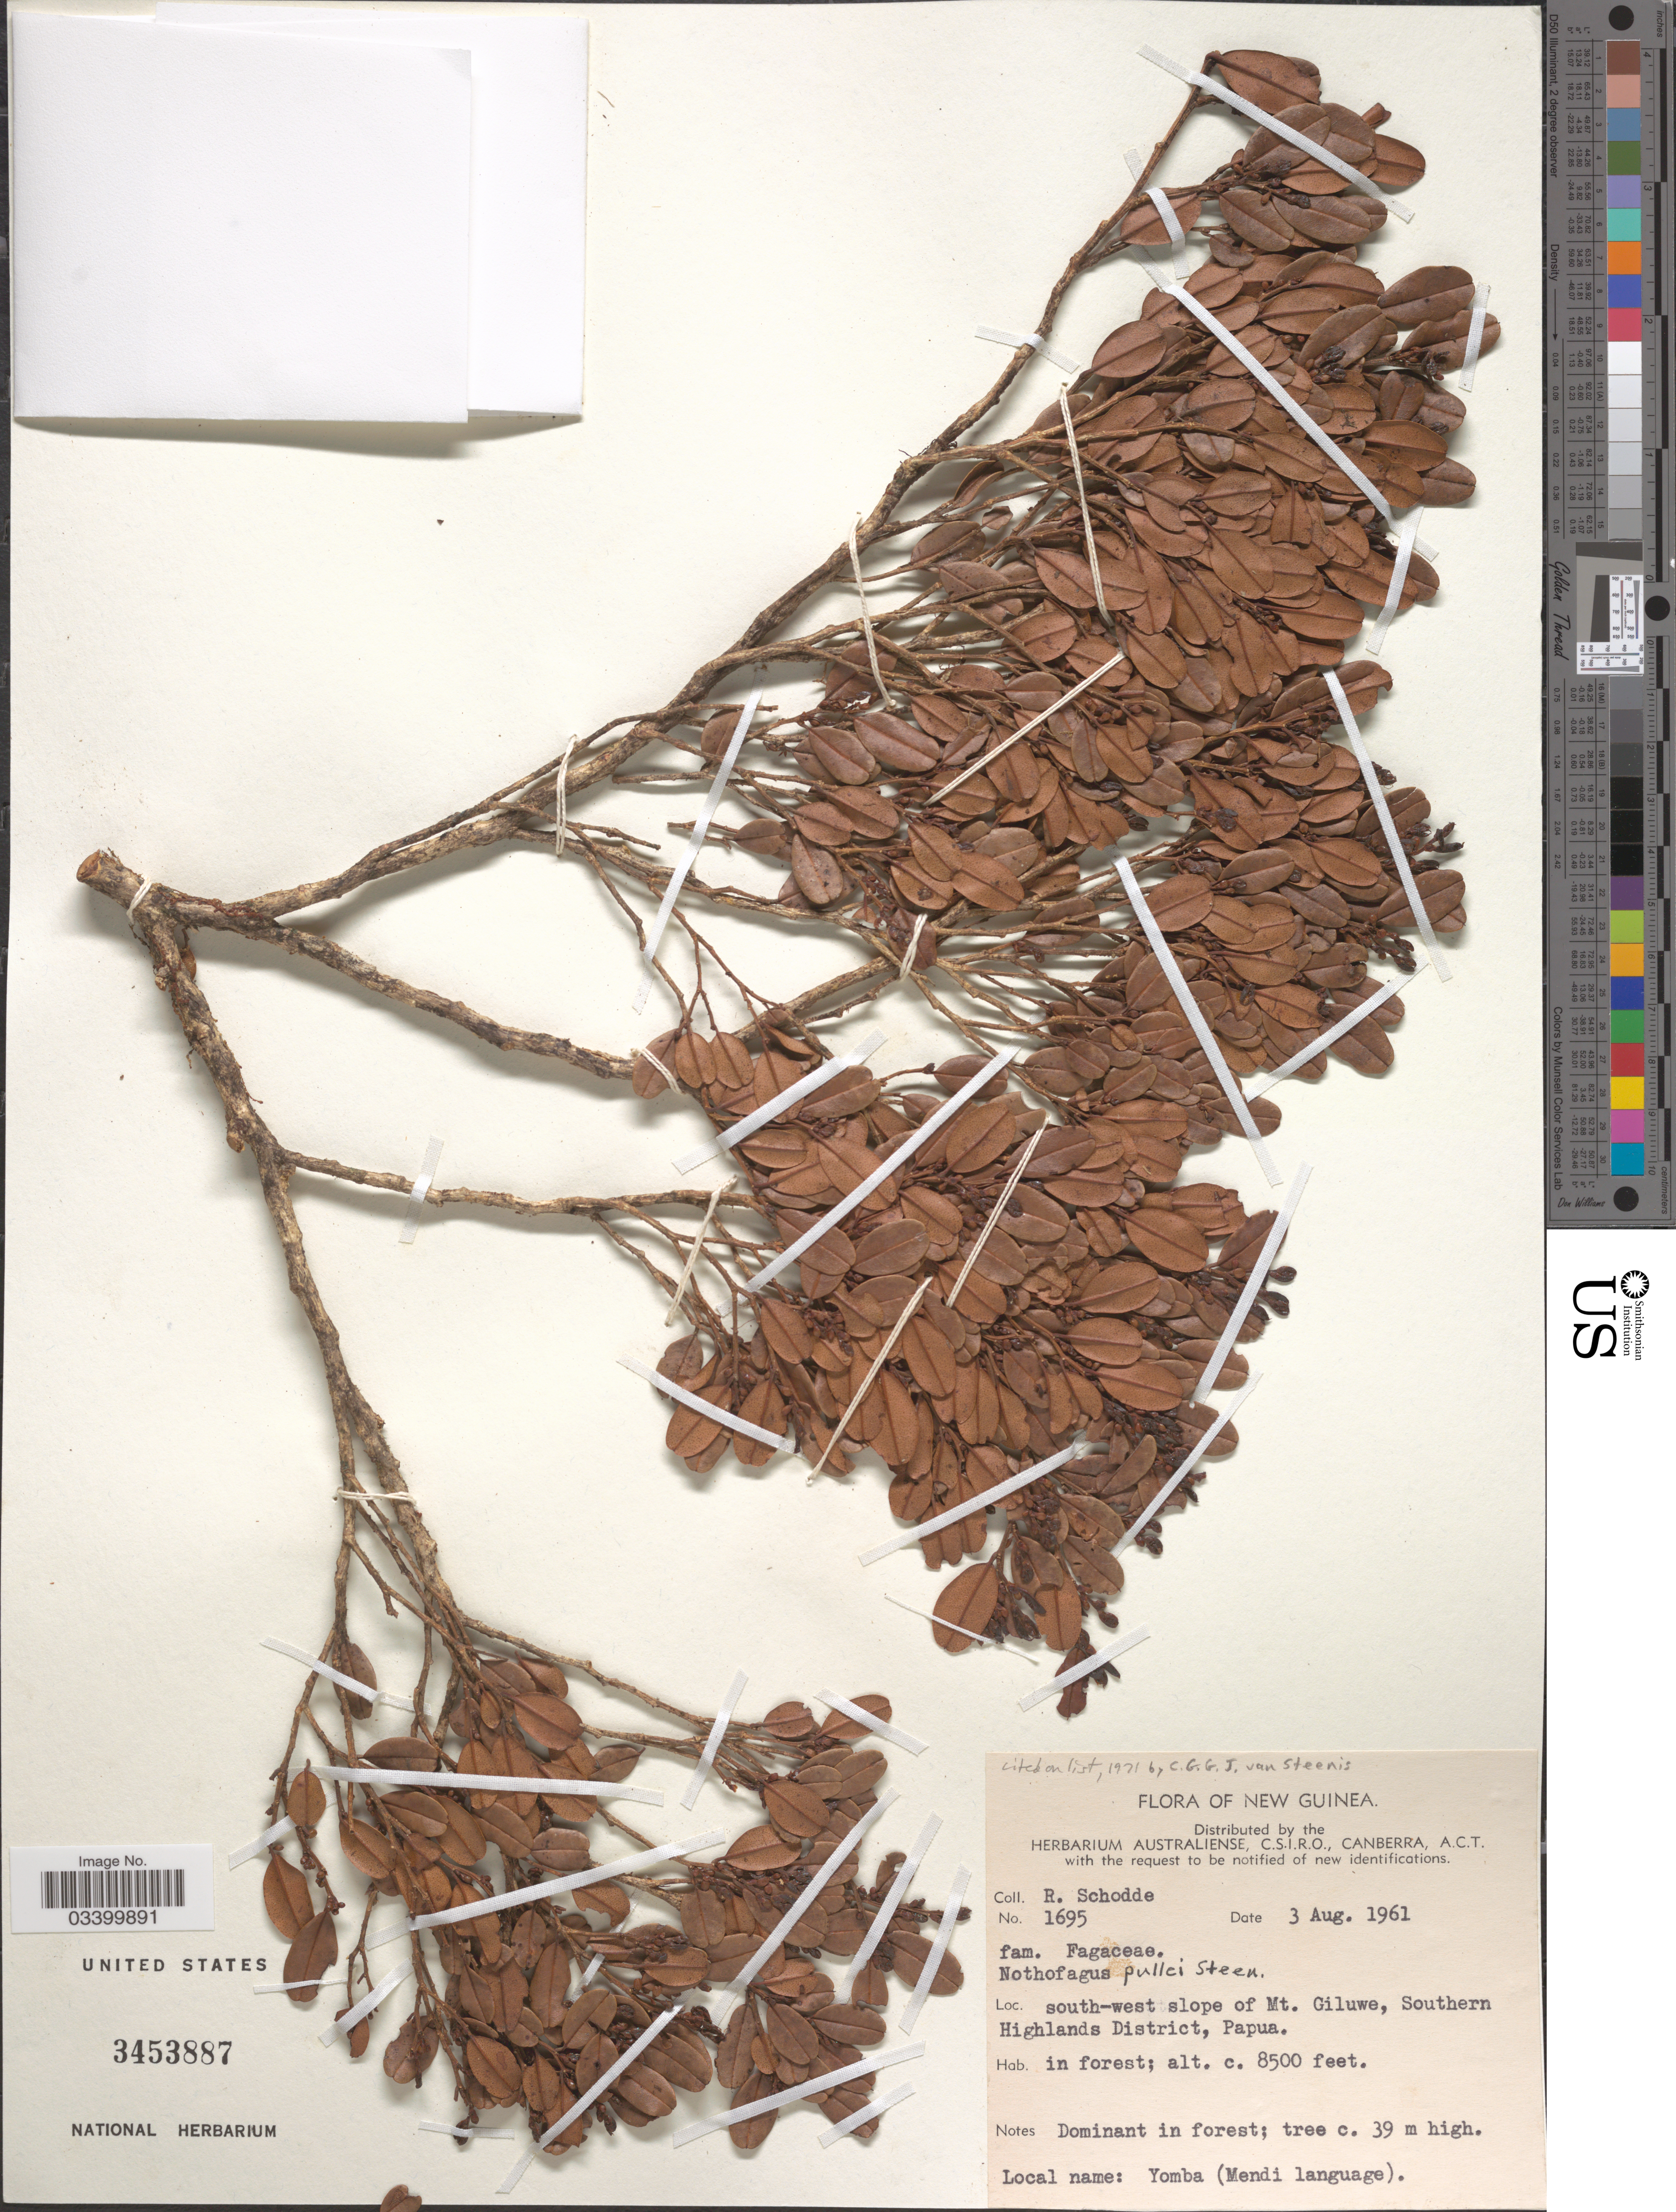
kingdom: Plantae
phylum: Tracheophyta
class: Magnoliopsida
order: Fagales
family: Nothofagaceae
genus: Nothofagus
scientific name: Nothofagus pullei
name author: Steenis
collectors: R. Schodde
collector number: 1695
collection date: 1961-08-03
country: Papua New Guinea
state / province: Southern Highlands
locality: New Guinea. South-west slope of Mt. Giluwe, Southern Highlands District, Papua.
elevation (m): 2591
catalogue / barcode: US 3453887